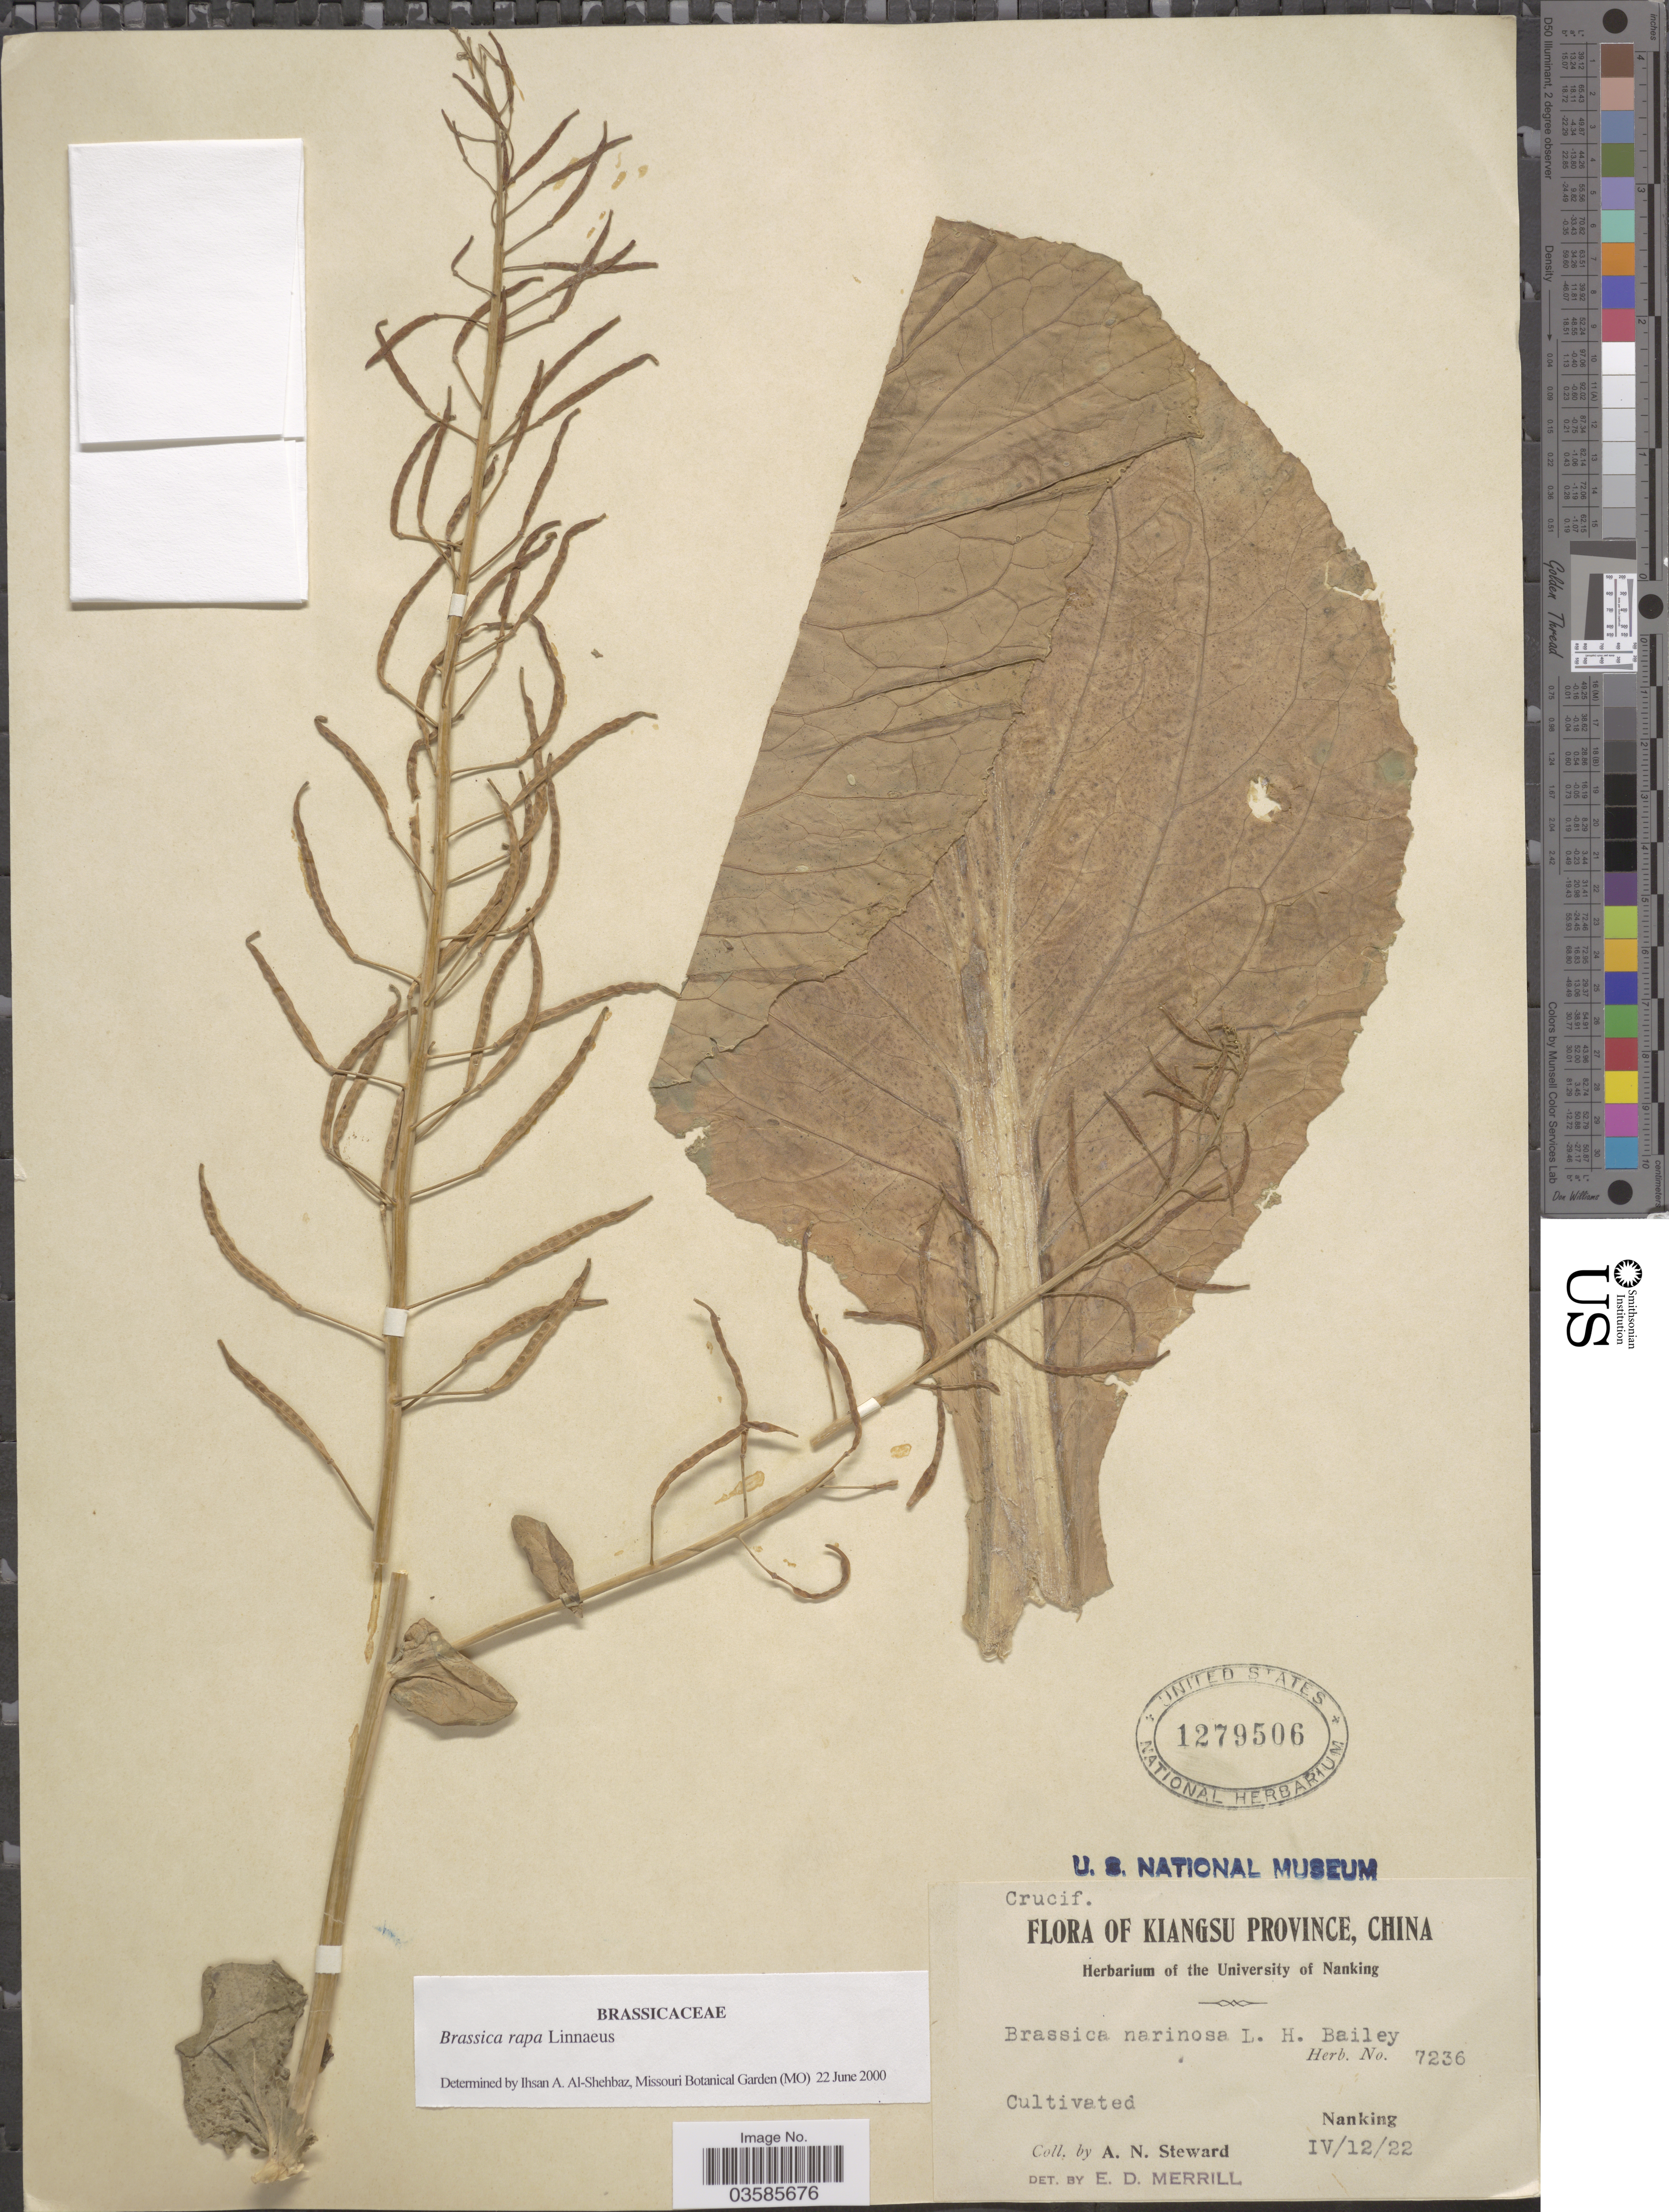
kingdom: Plantae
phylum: Tracheophyta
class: Magnoliopsida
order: Brassicales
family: Brassicaceae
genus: Brassica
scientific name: Brassica rapa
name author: L.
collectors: A. N. Steward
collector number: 7236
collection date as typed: Transcribed d/m/y: 12/4/22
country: China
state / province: Jiangsu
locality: Kiangsu Province. Nanking.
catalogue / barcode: US 1279506